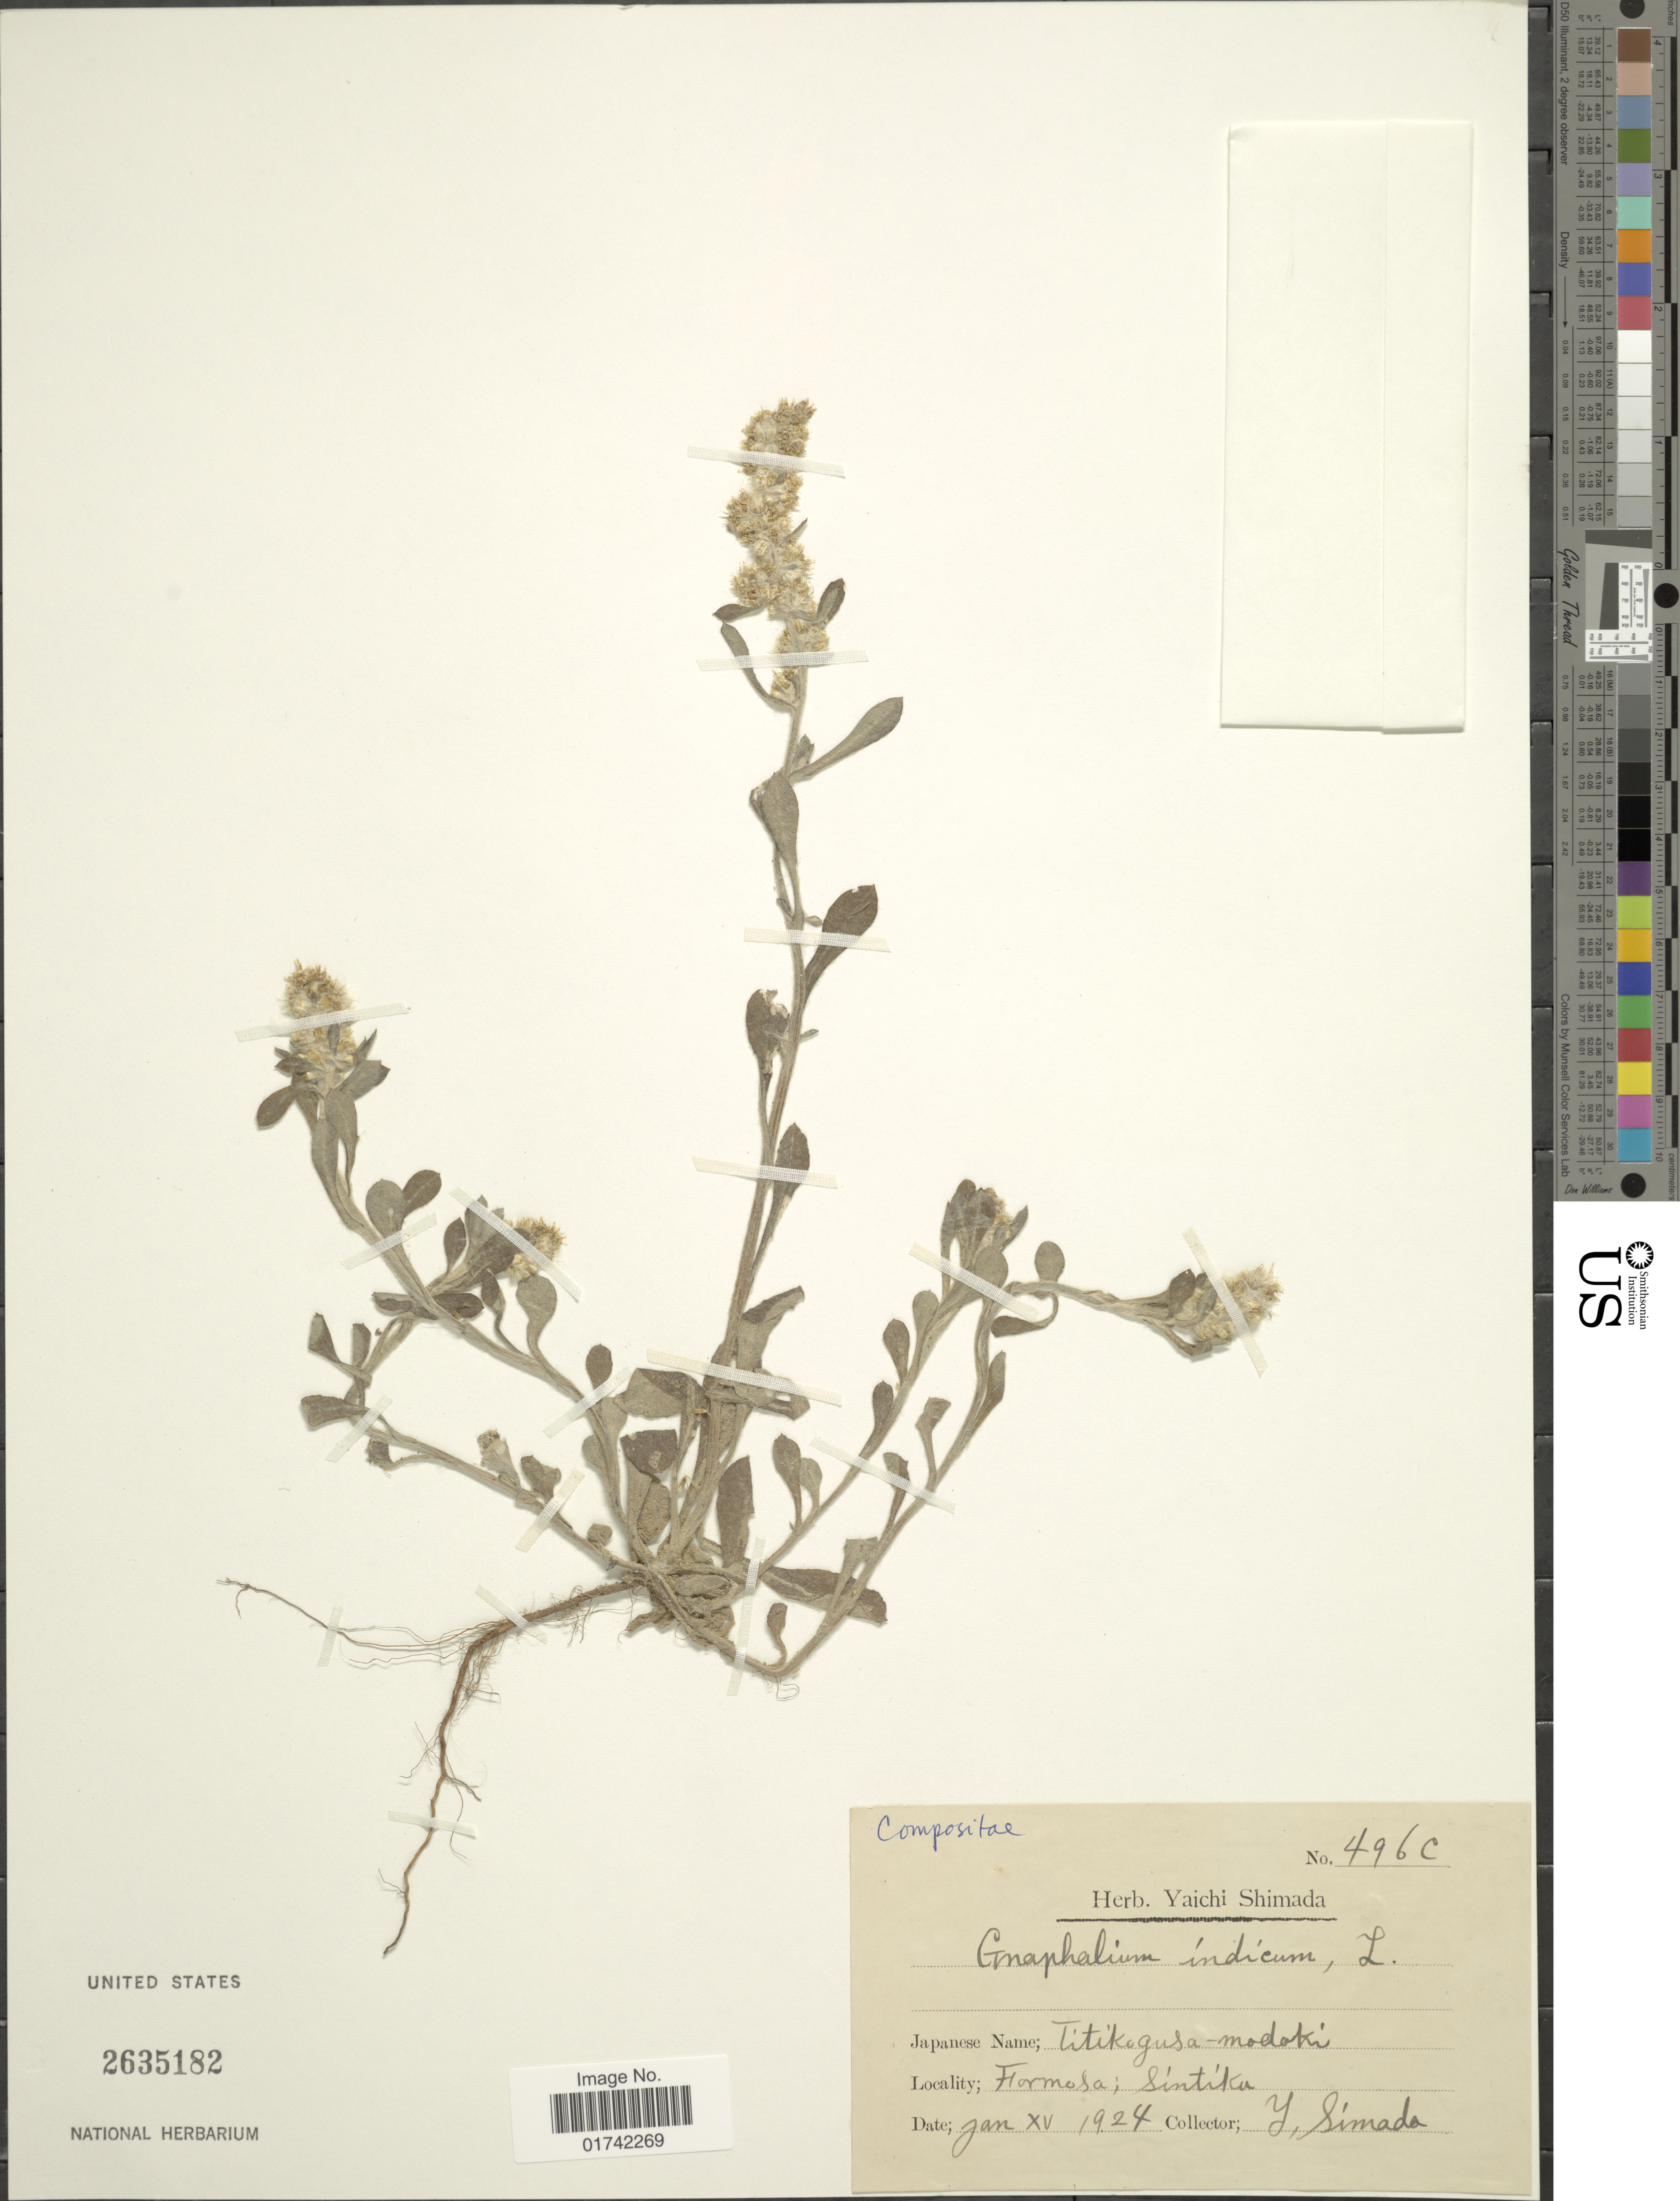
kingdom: Plantae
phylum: Tracheophyta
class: Magnoliopsida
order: Asterales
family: Asteraceae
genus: Helichrysum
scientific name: Helichrysum indicum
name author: (L.) Grierson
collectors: Simada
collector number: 496c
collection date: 1924-01-15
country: Taiwan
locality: Formosa: Sintika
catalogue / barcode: US 2635182